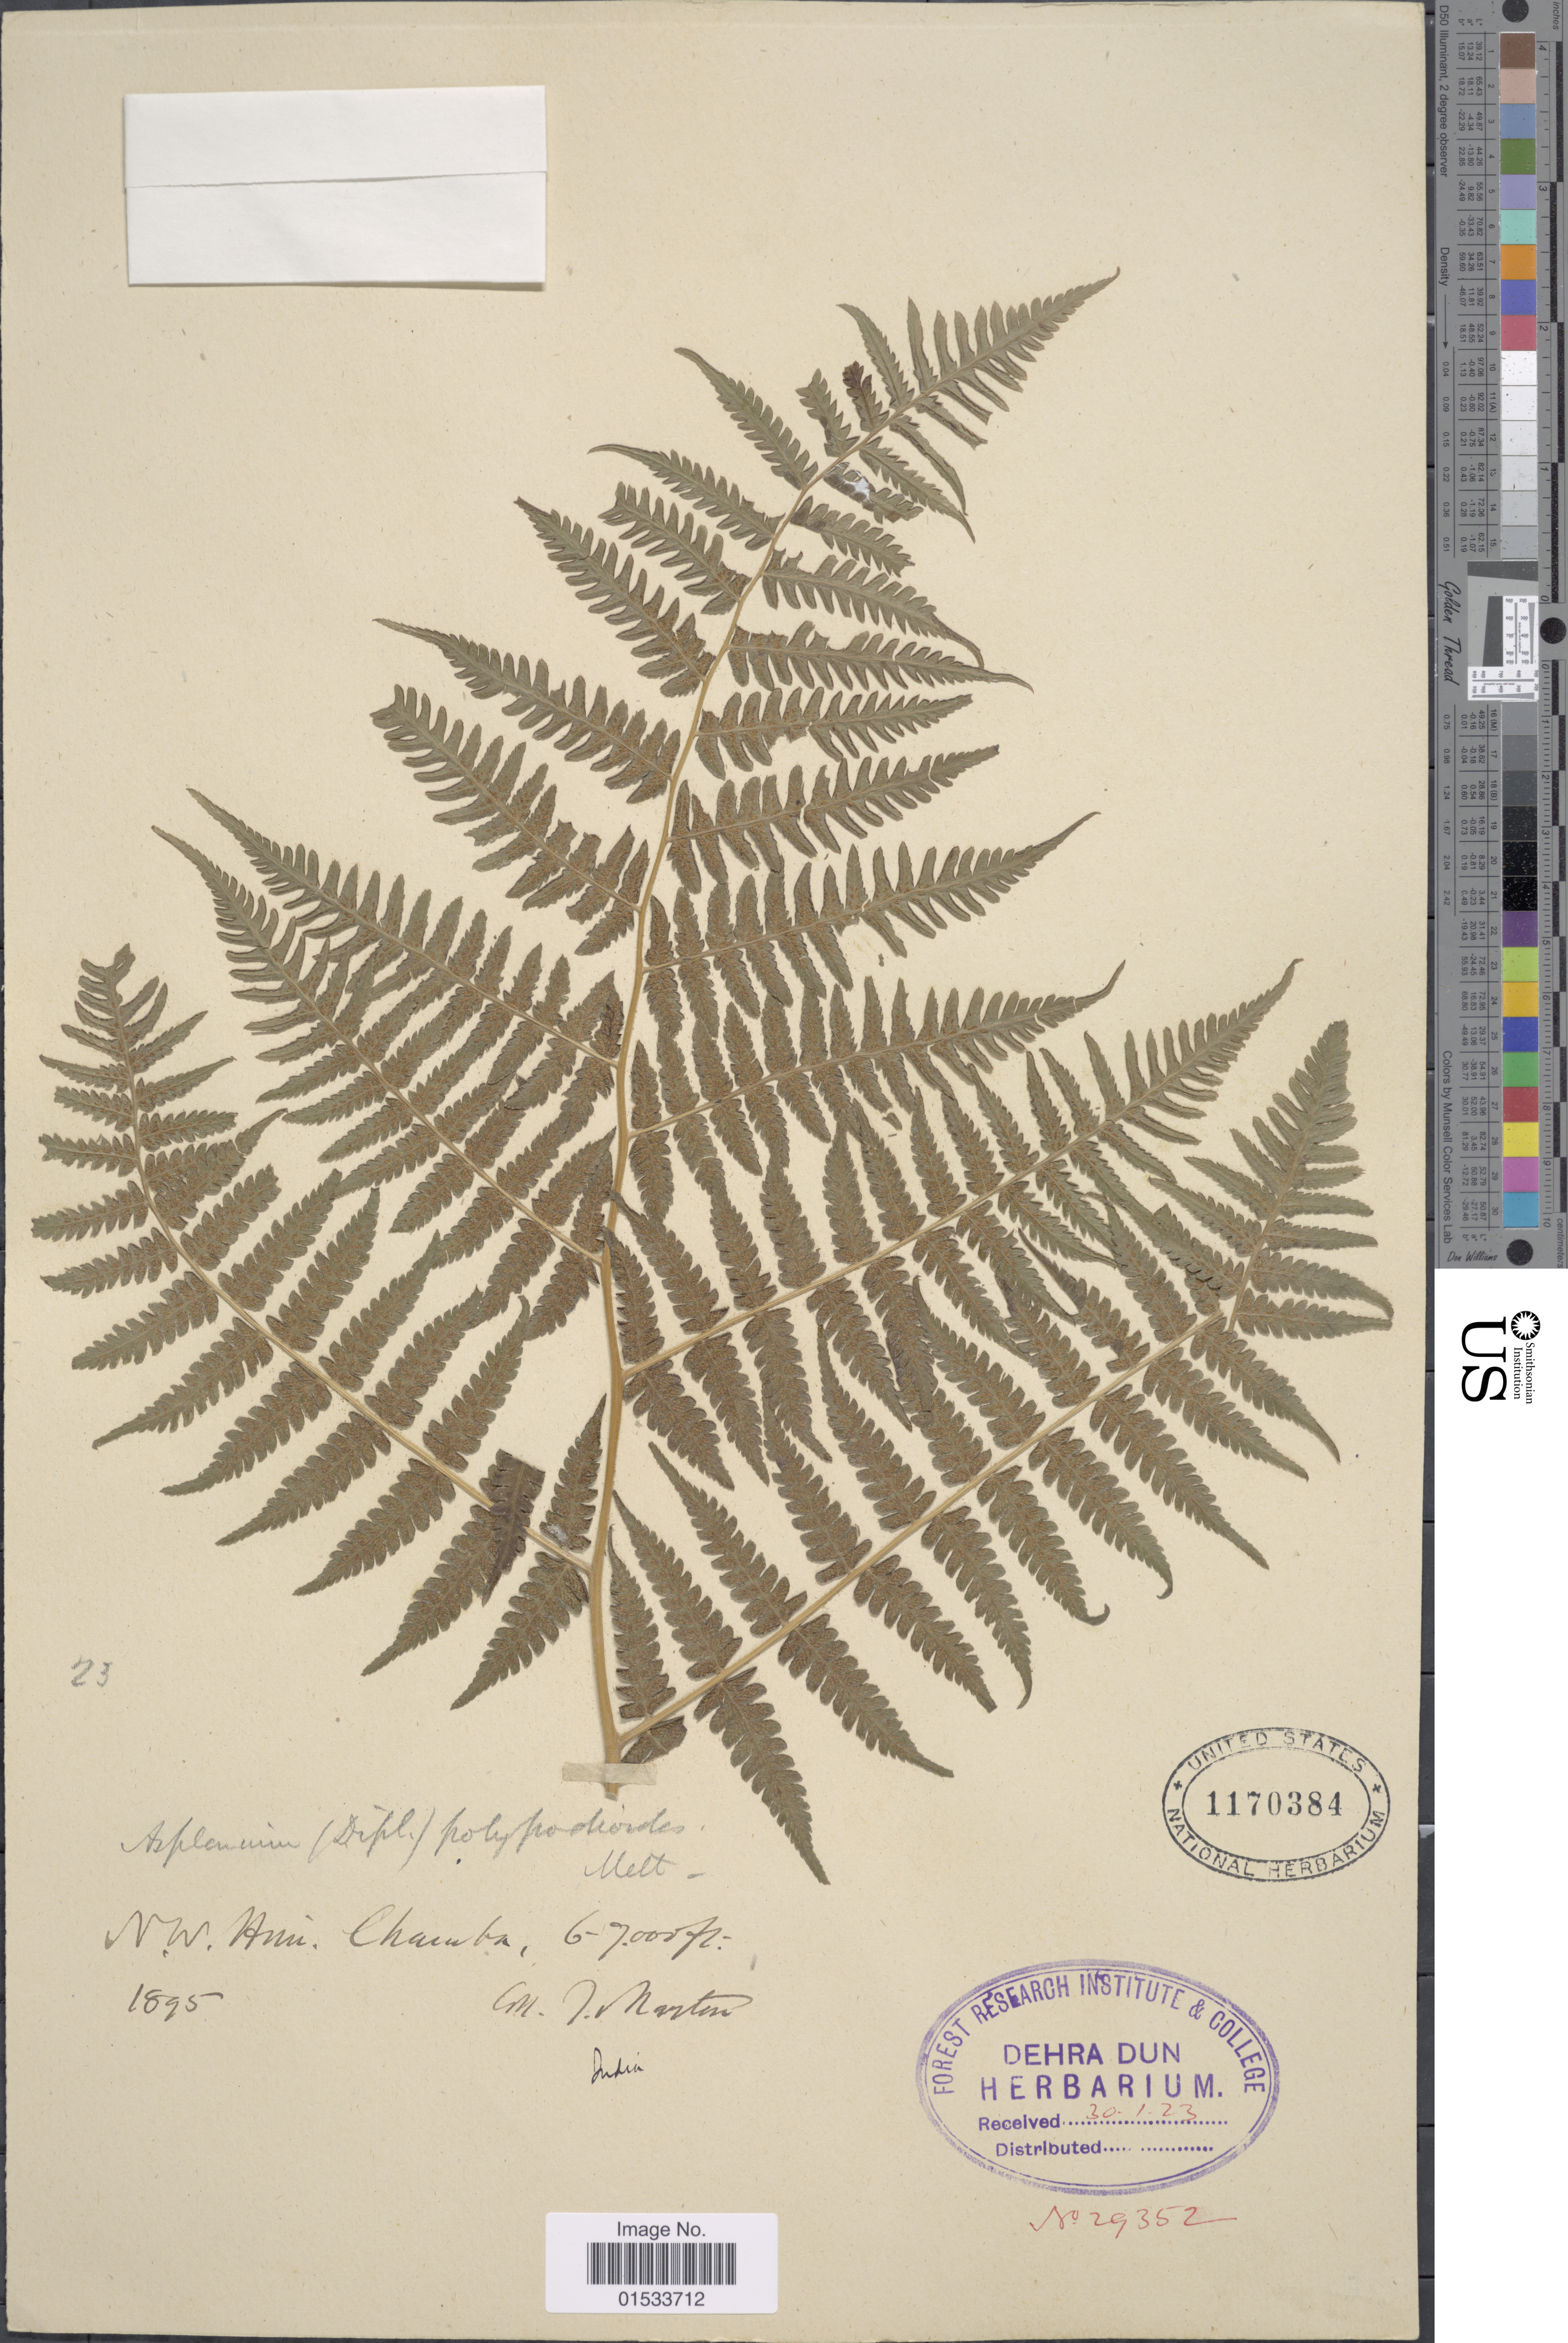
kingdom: Plantae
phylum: Tracheophyta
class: Polypodiopsida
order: Polypodiales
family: Athyriaceae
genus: Diplazium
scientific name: Diplazium frondosum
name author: C. Chr.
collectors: J. Martin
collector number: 29352*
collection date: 1895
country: India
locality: N. W. Him, Chamba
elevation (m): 1829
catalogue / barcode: US 1170384